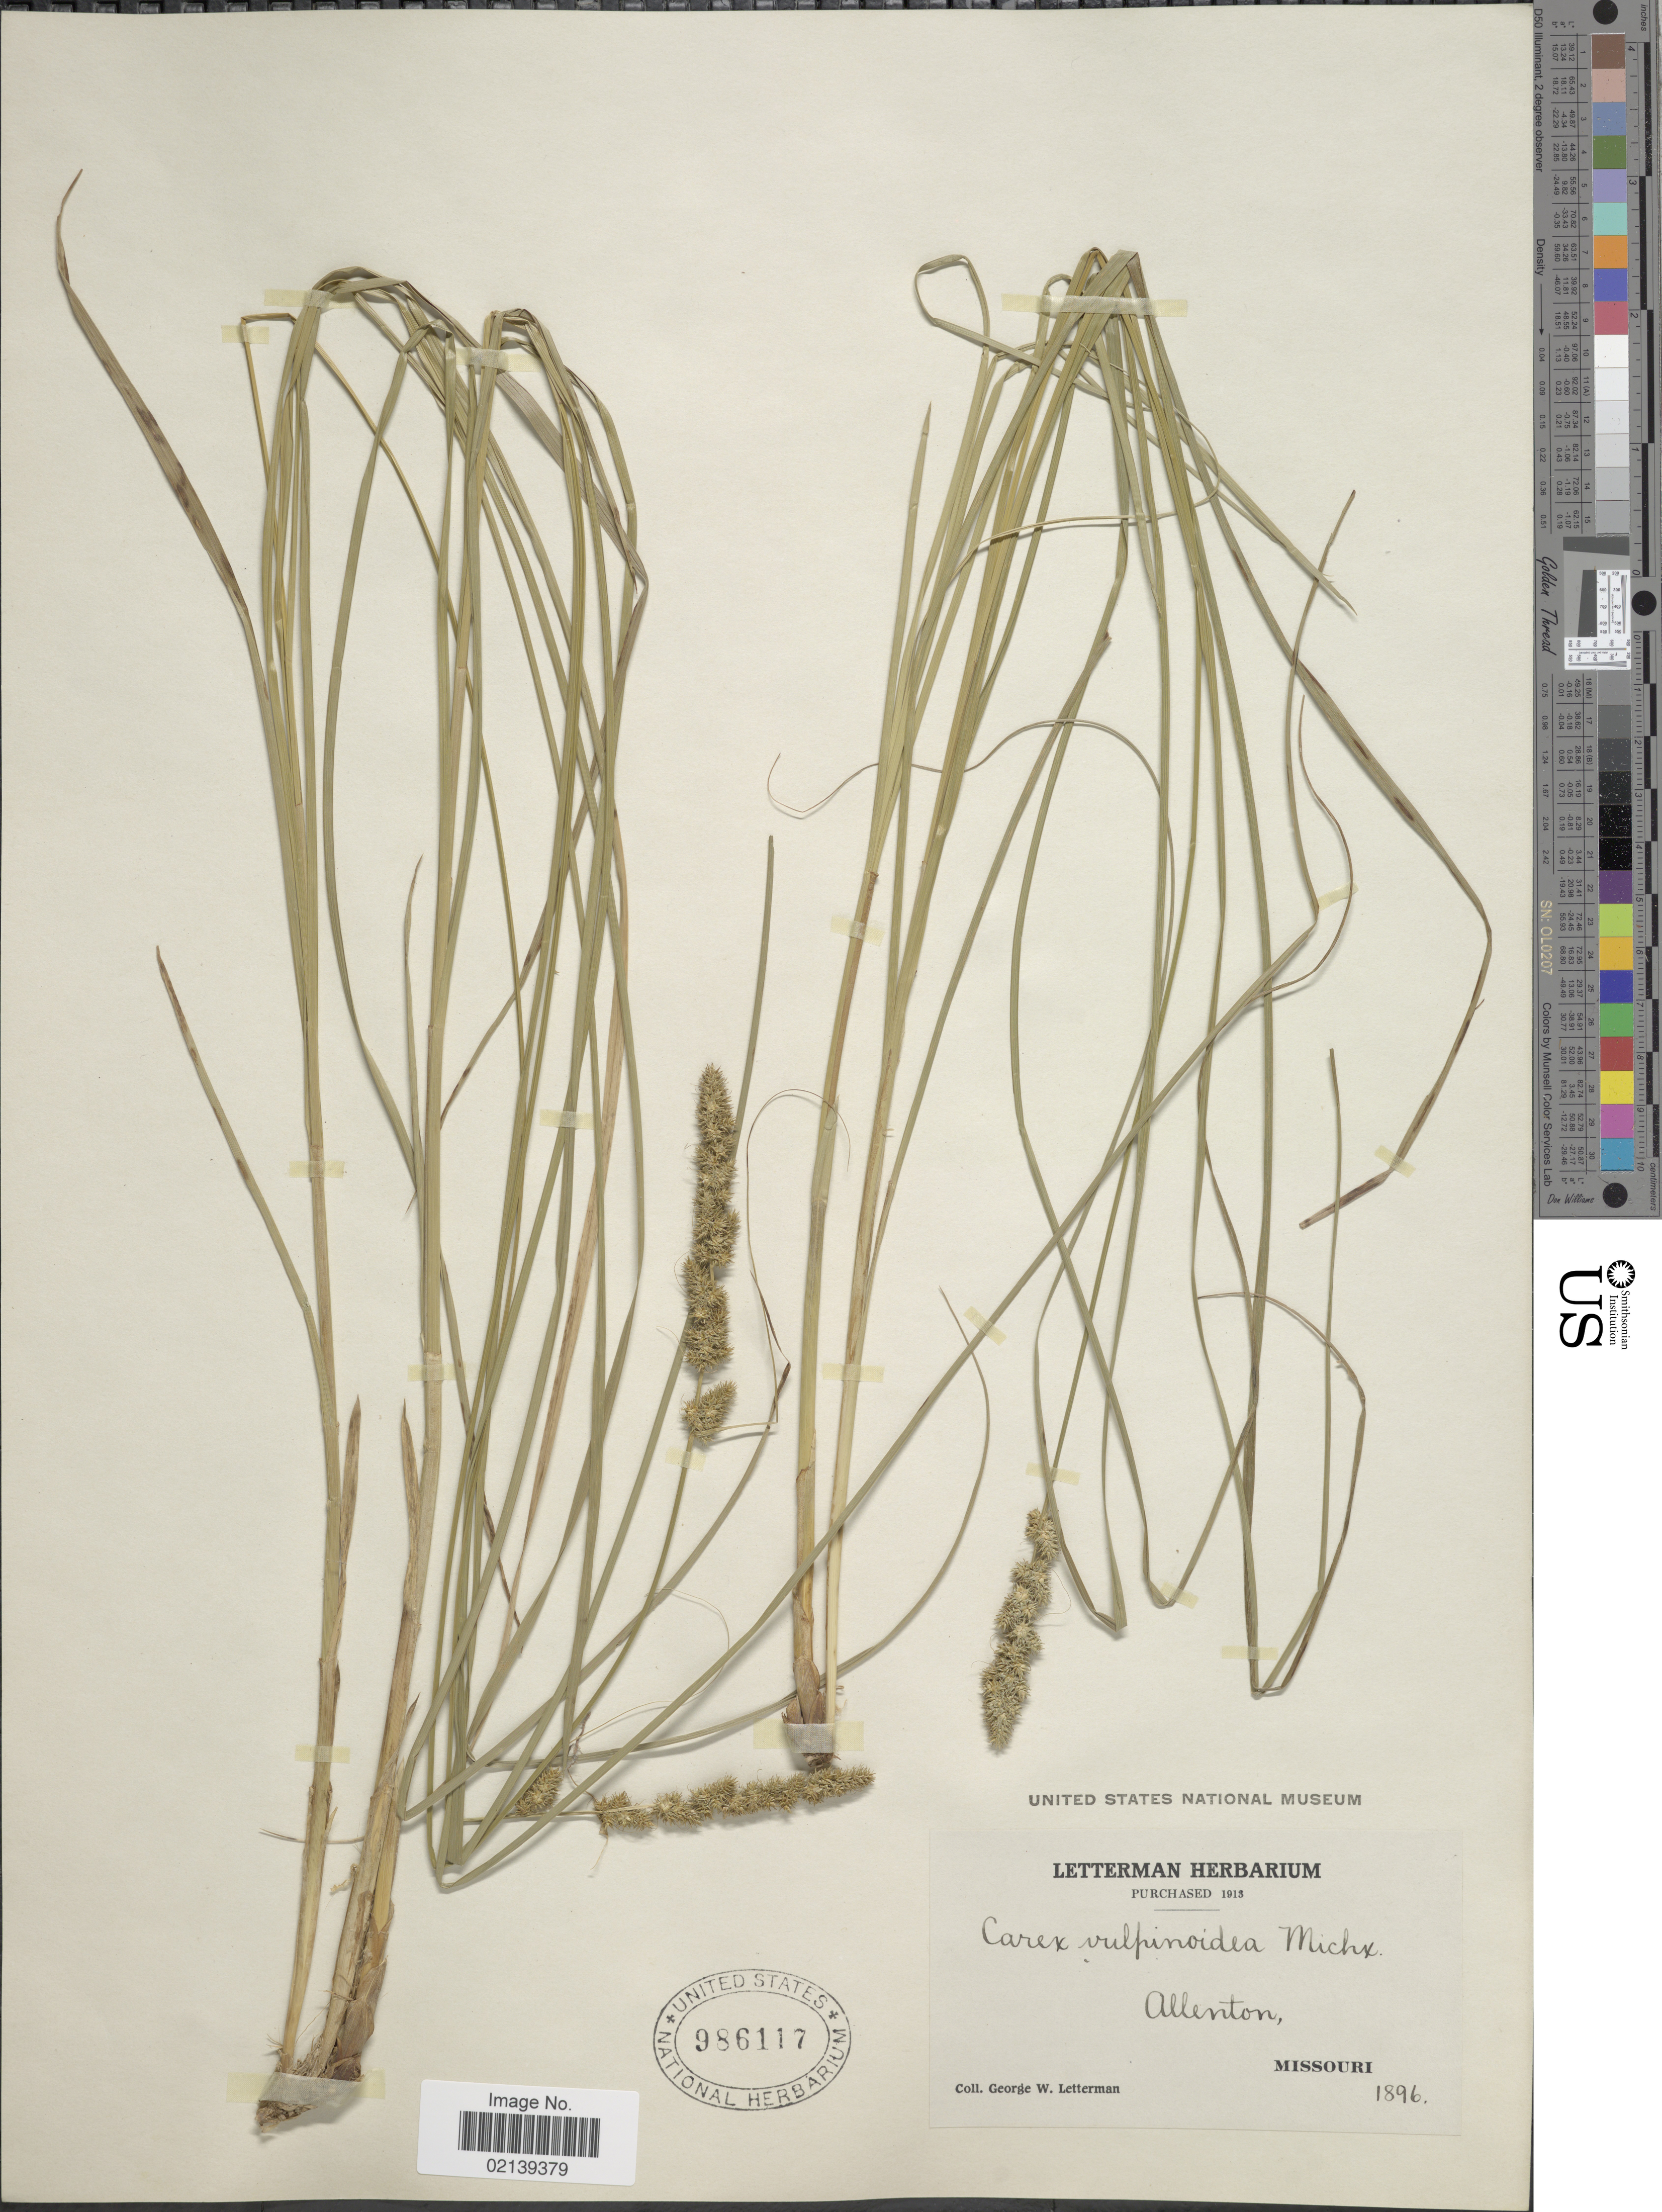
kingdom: Plantae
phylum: Tracheophyta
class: Liliopsida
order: Poales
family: Cyperaceae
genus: Carex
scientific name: Carex vulpinoidea Michx.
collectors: G. W. Letterman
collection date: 1896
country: United States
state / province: Missouri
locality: Allenton, Missouri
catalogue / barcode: US 986117